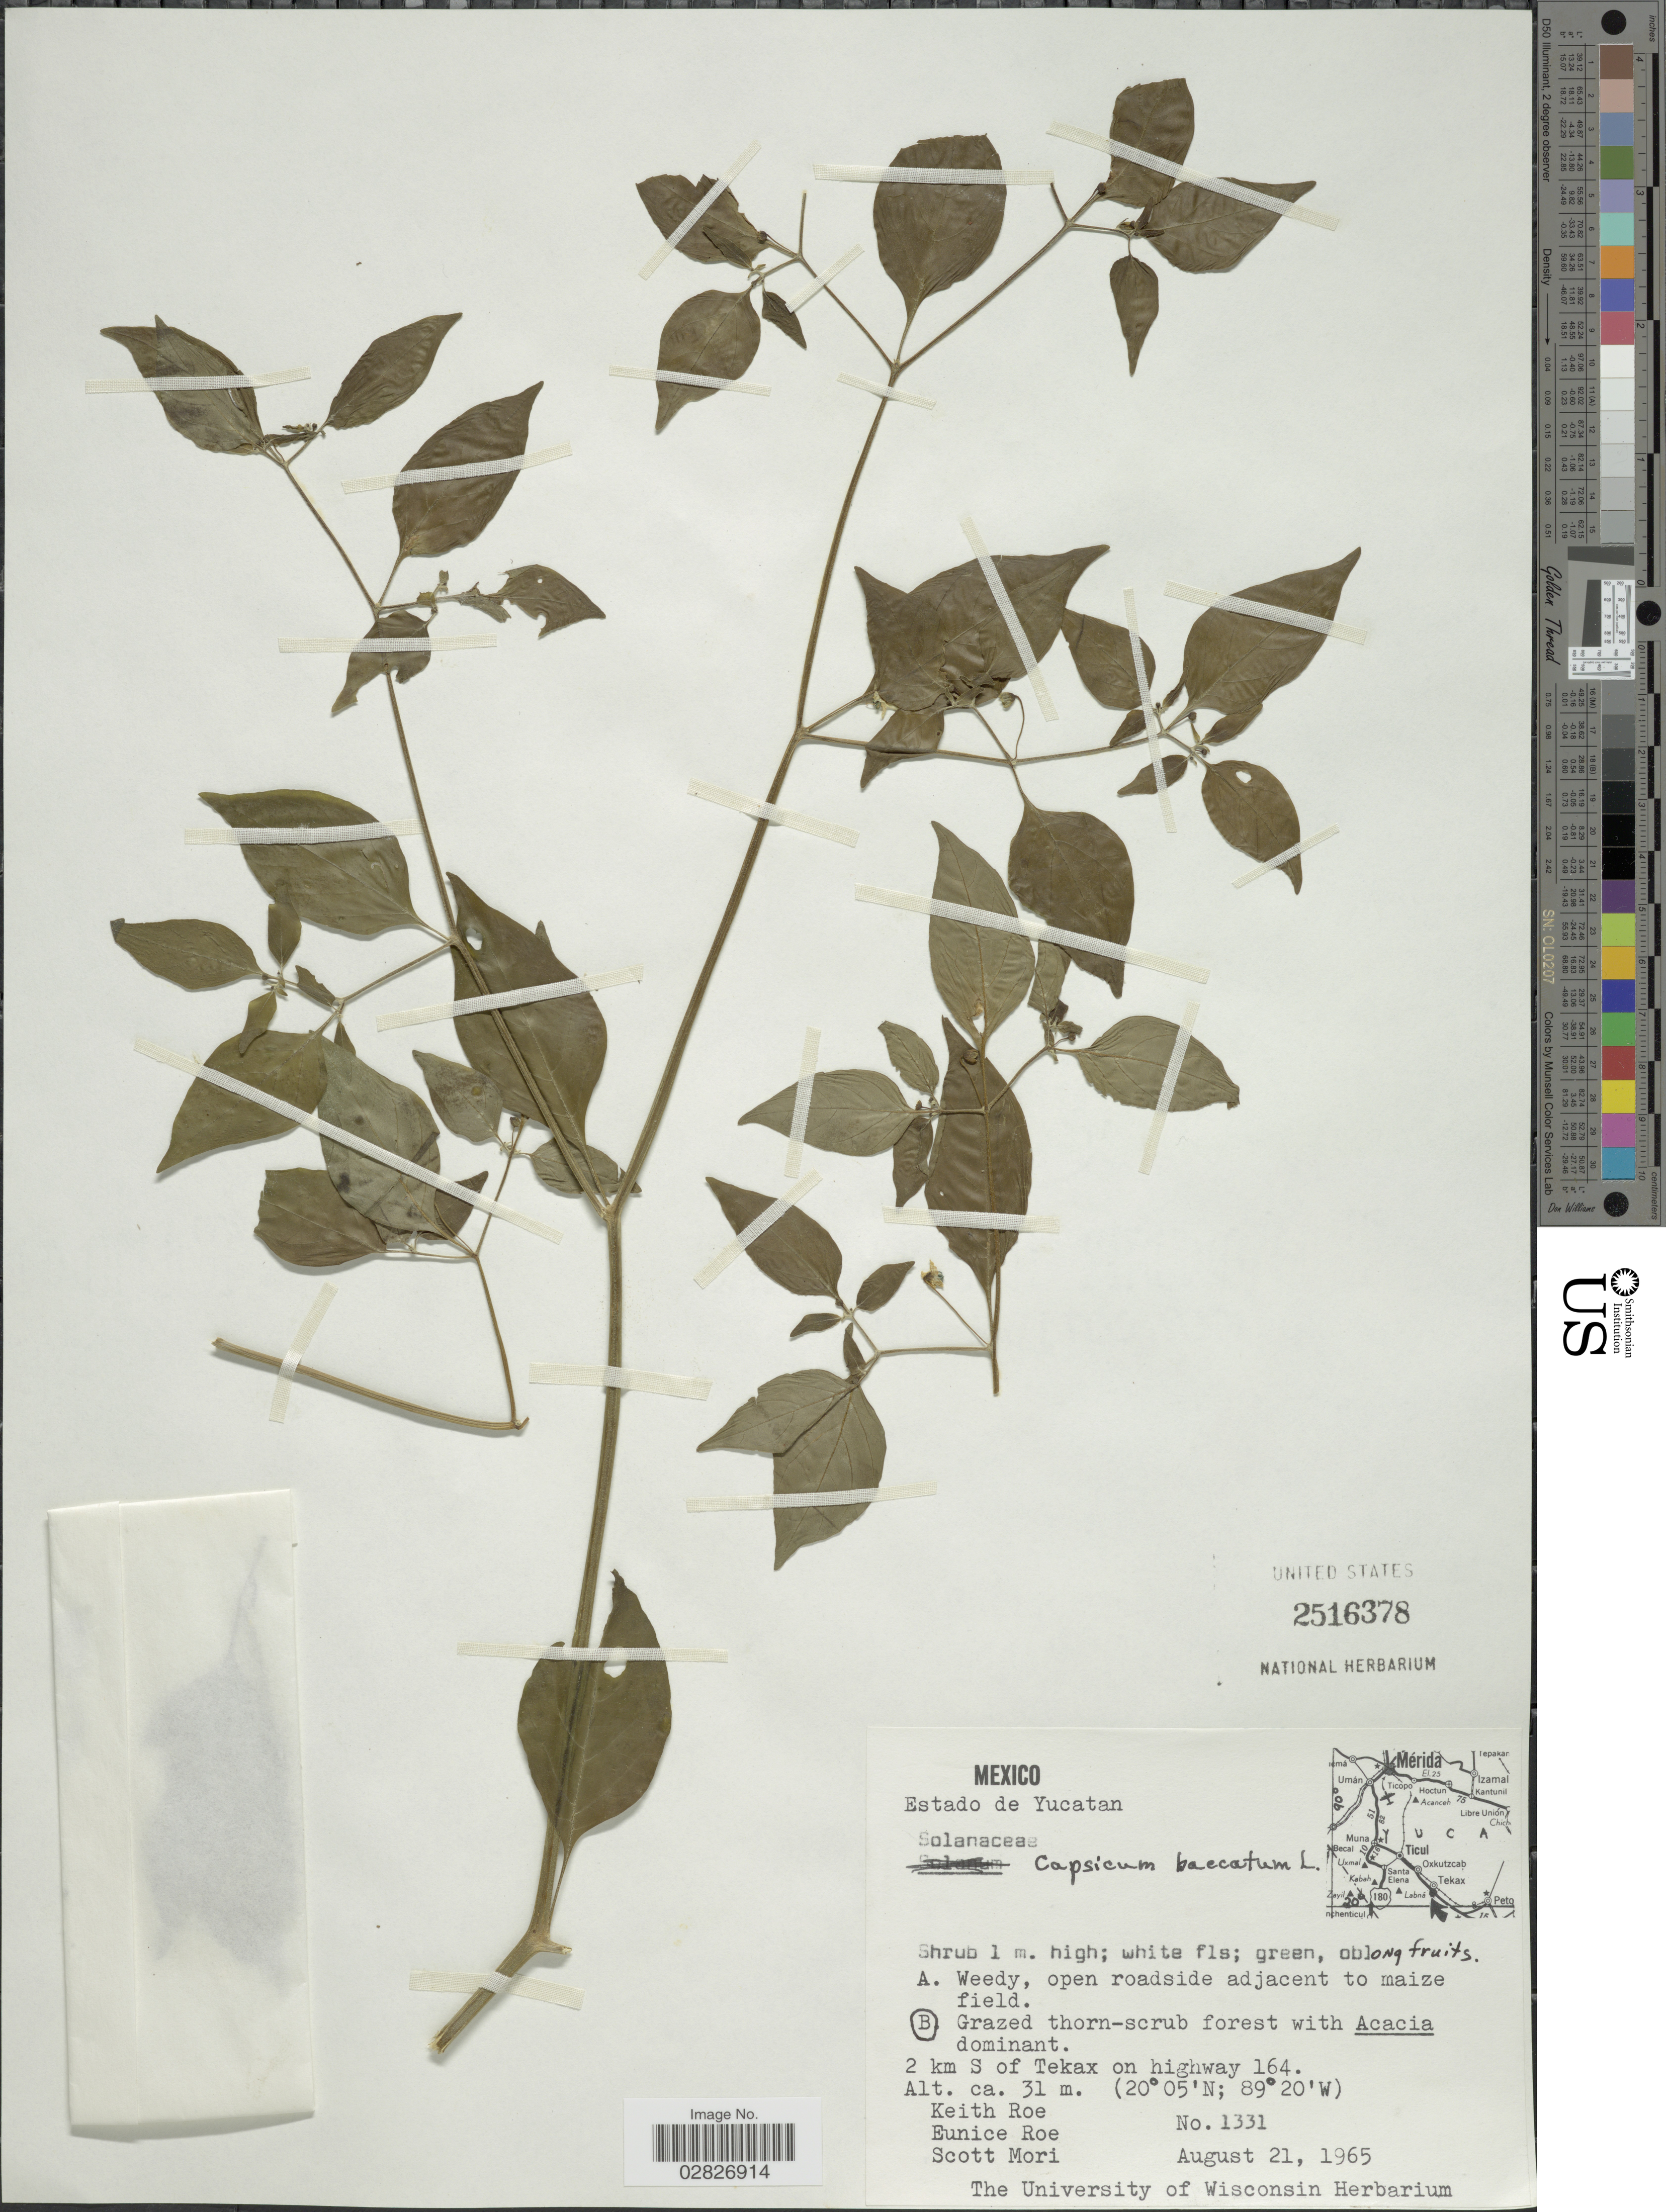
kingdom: Plantae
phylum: Tracheophyta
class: Magnoliopsida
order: Solanales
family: Solanaceae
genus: Capsicum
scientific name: Capsicum baccatum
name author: L.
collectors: K. E. Roe, E. Roe & S. Mori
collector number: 1331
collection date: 1965-08-21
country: Mexico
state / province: Yucatán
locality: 2 km S of Tekax on highway 164.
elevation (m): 31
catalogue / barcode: US 2516378